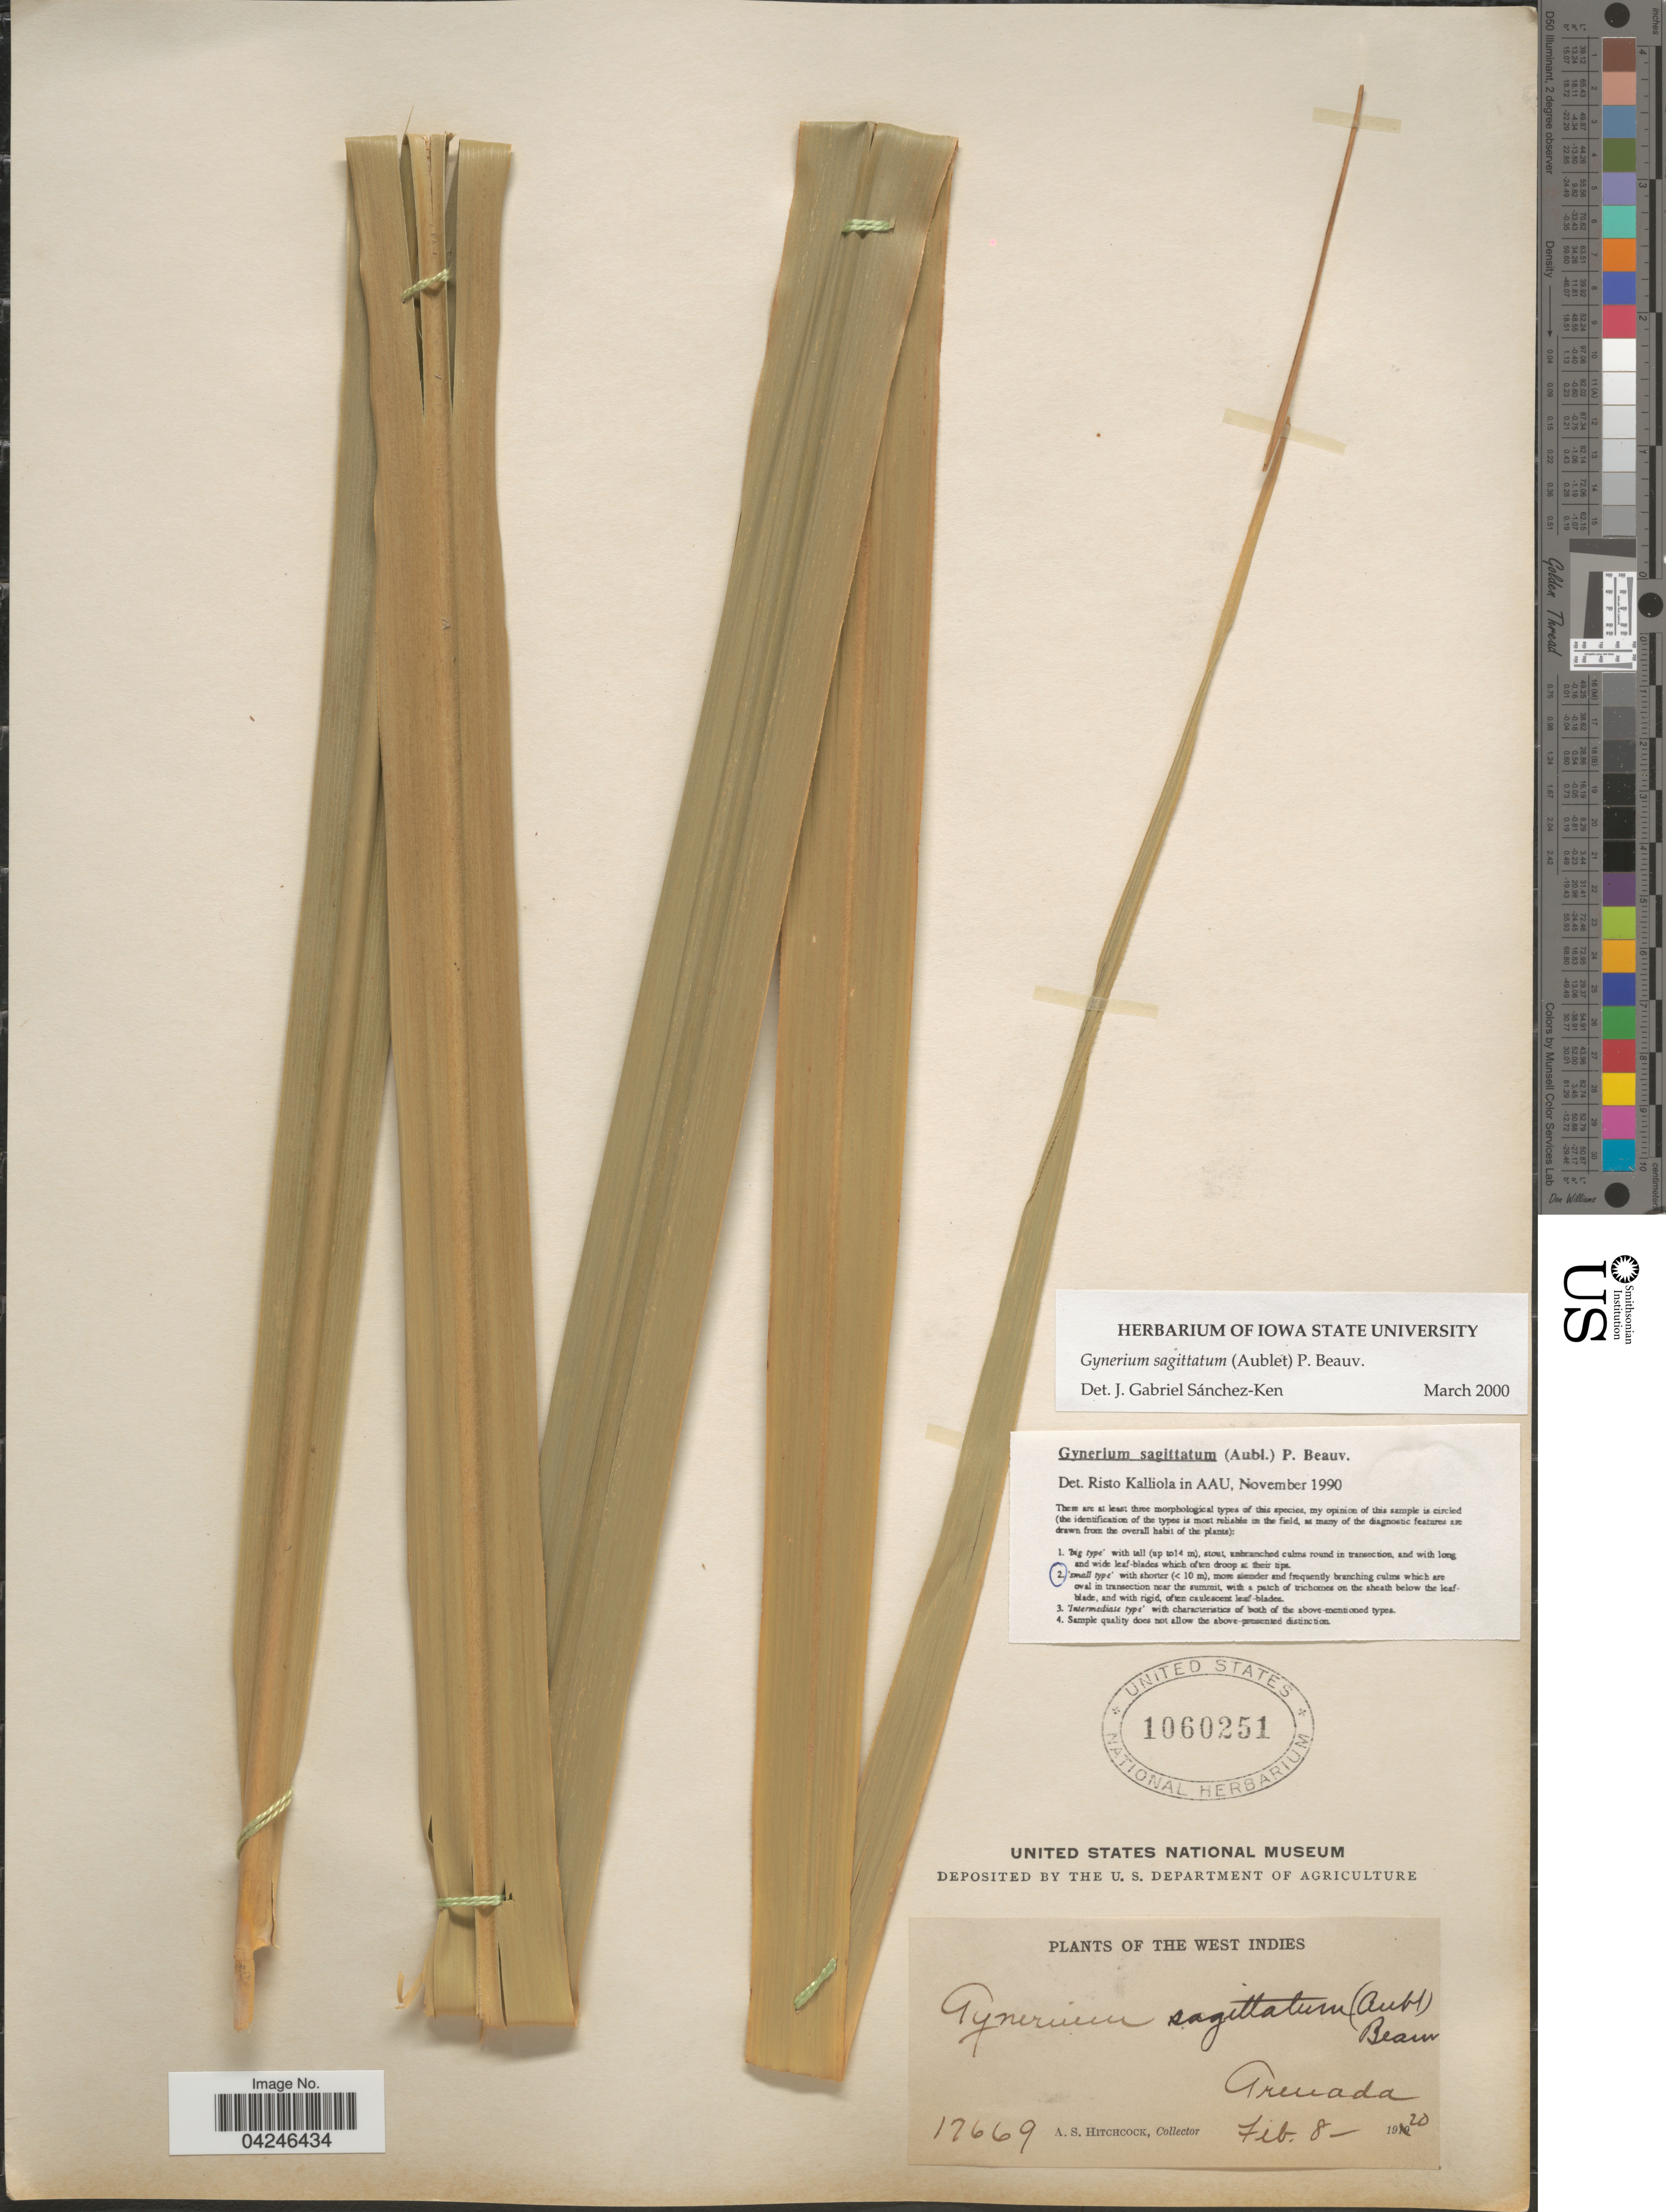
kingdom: Plantae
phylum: Tracheophyta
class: Liliopsida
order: Poales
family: Poaceae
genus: Gynerium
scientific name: Gynerium sagittatum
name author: (Aubl.) P. Beauv.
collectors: A. S. Hitchcock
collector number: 17669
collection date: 1920-02-08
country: Grenada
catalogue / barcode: US 1060251